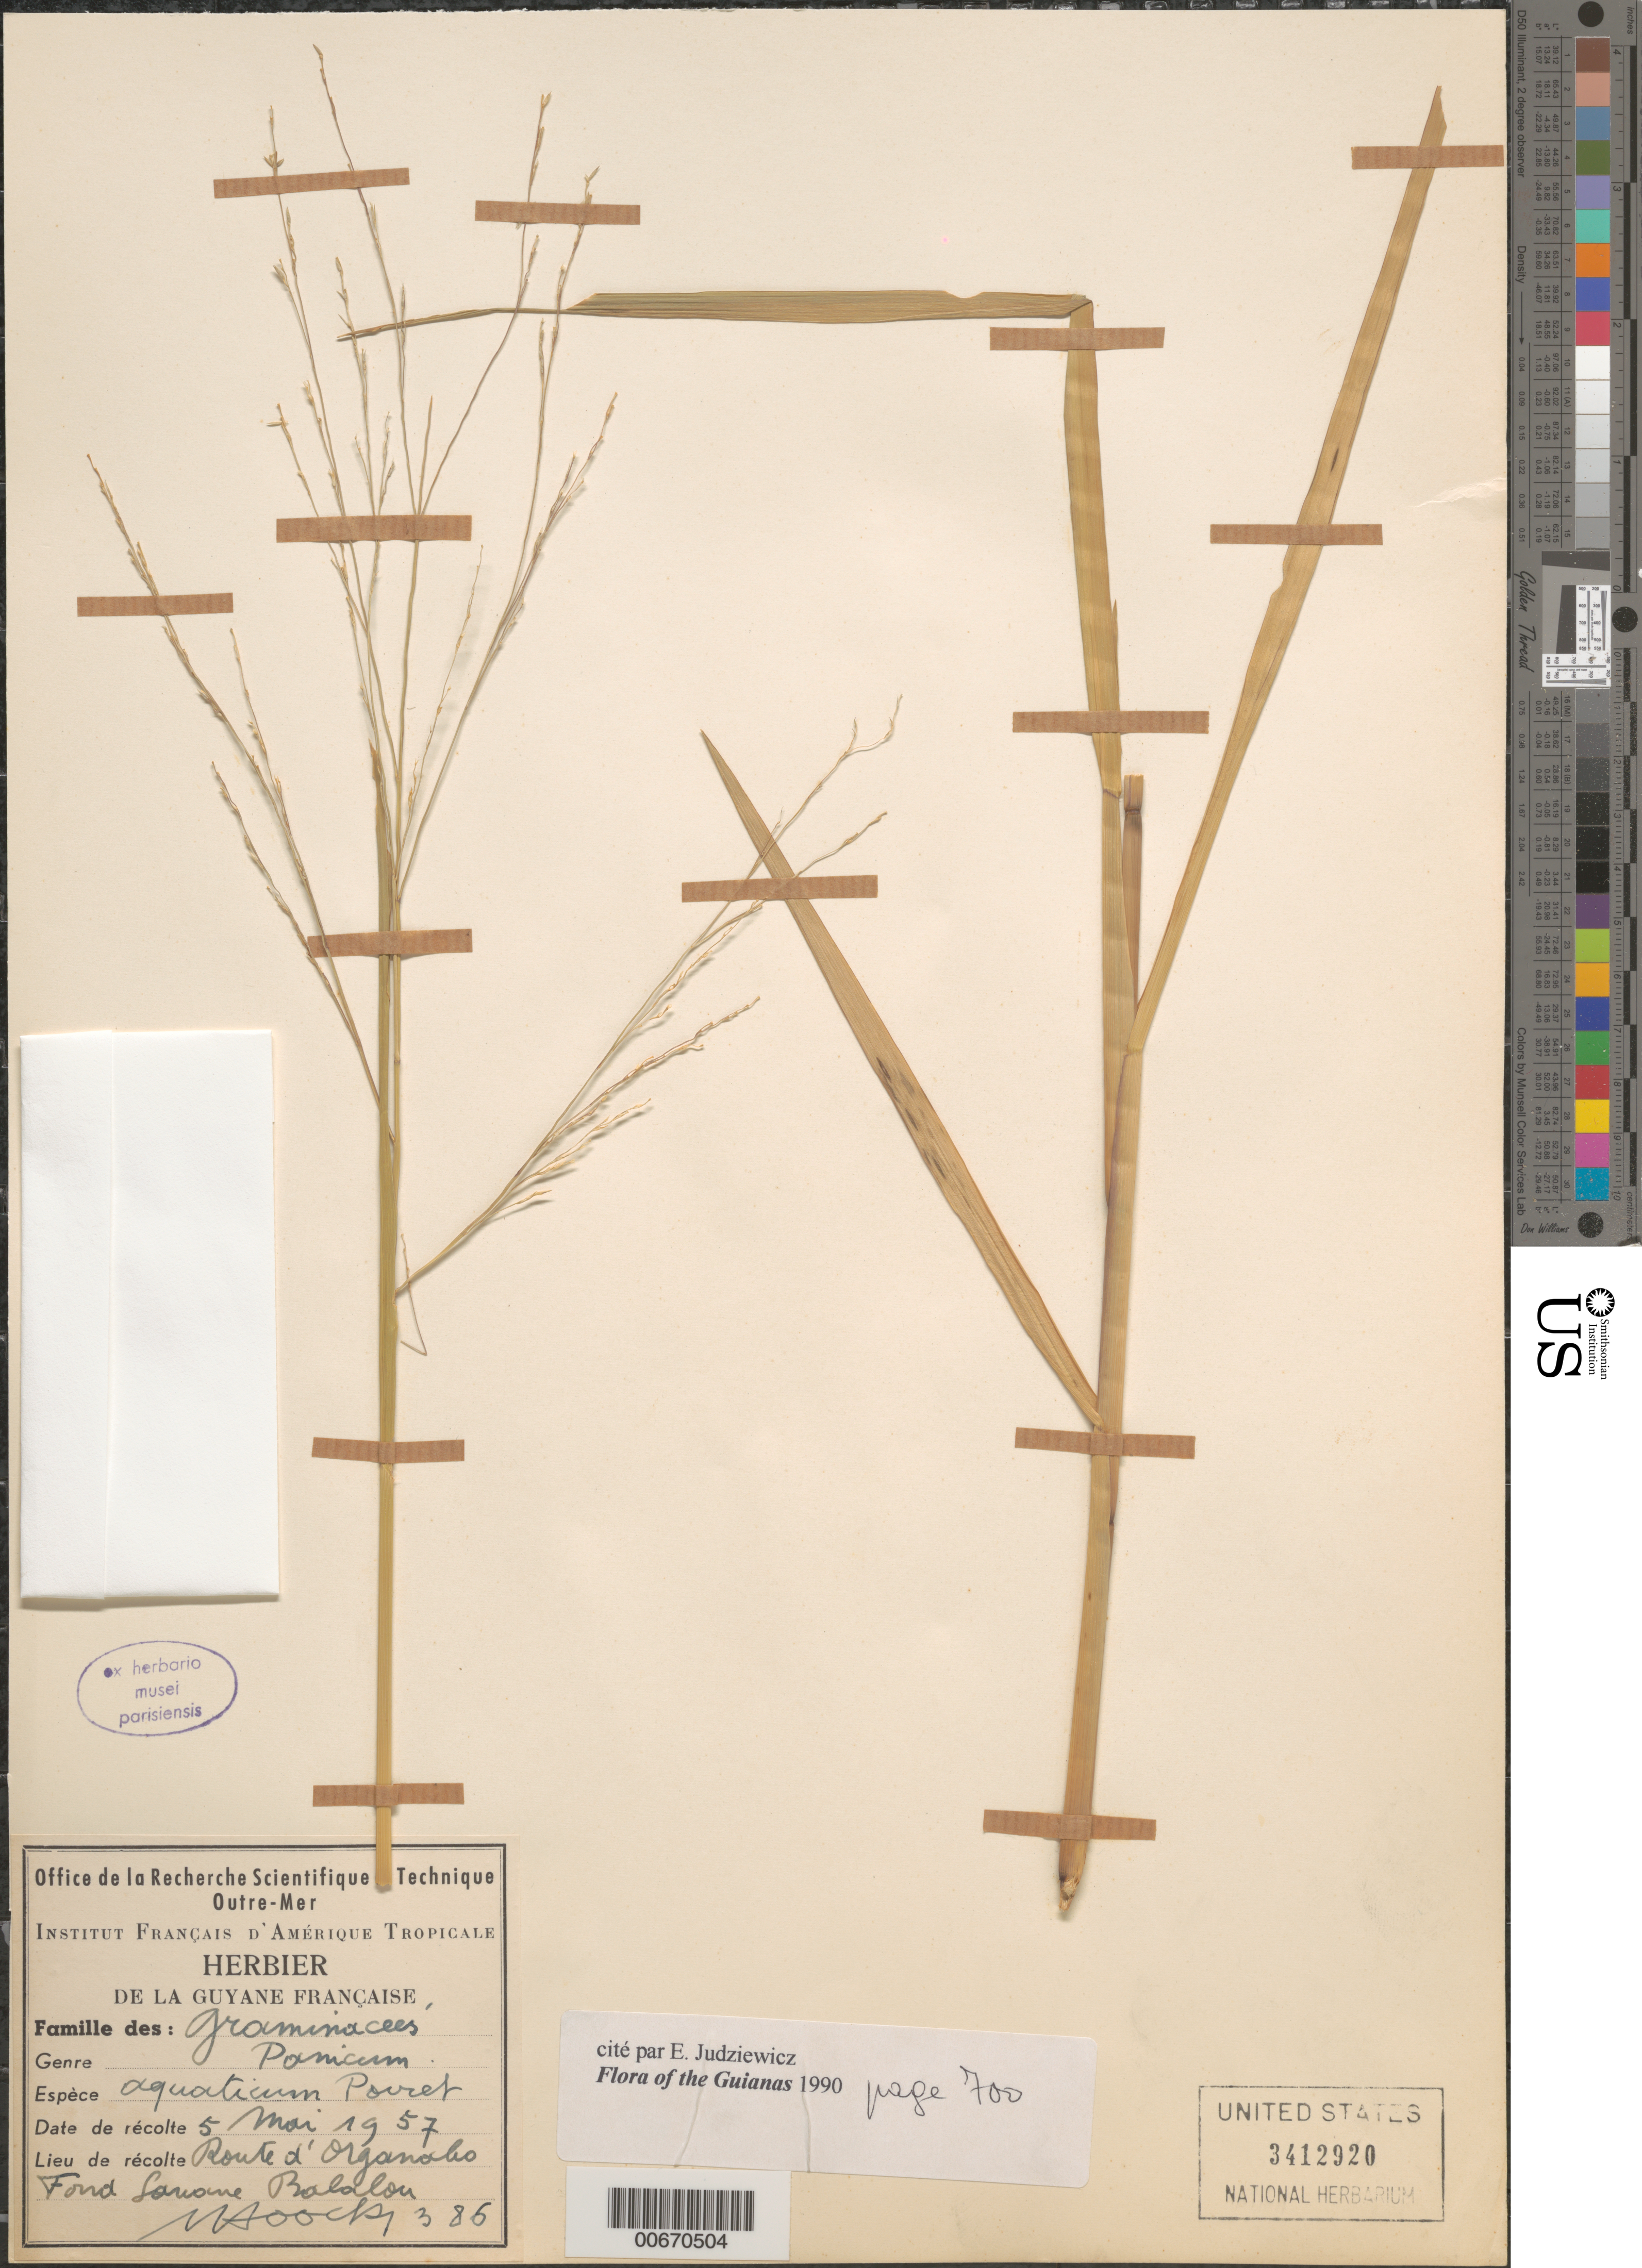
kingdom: Plantae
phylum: Tracheophyta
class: Liliopsida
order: Poales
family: Poaceae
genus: Panicum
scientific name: Panicum dichotomiflorum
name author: Michx.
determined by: Judziewicz, E. J.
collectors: J. Hoock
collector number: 386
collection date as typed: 5-May-57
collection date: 1957-05-05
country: French Guiana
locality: Route d'Organabo, Fond Savane Babalon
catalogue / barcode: US 3412920